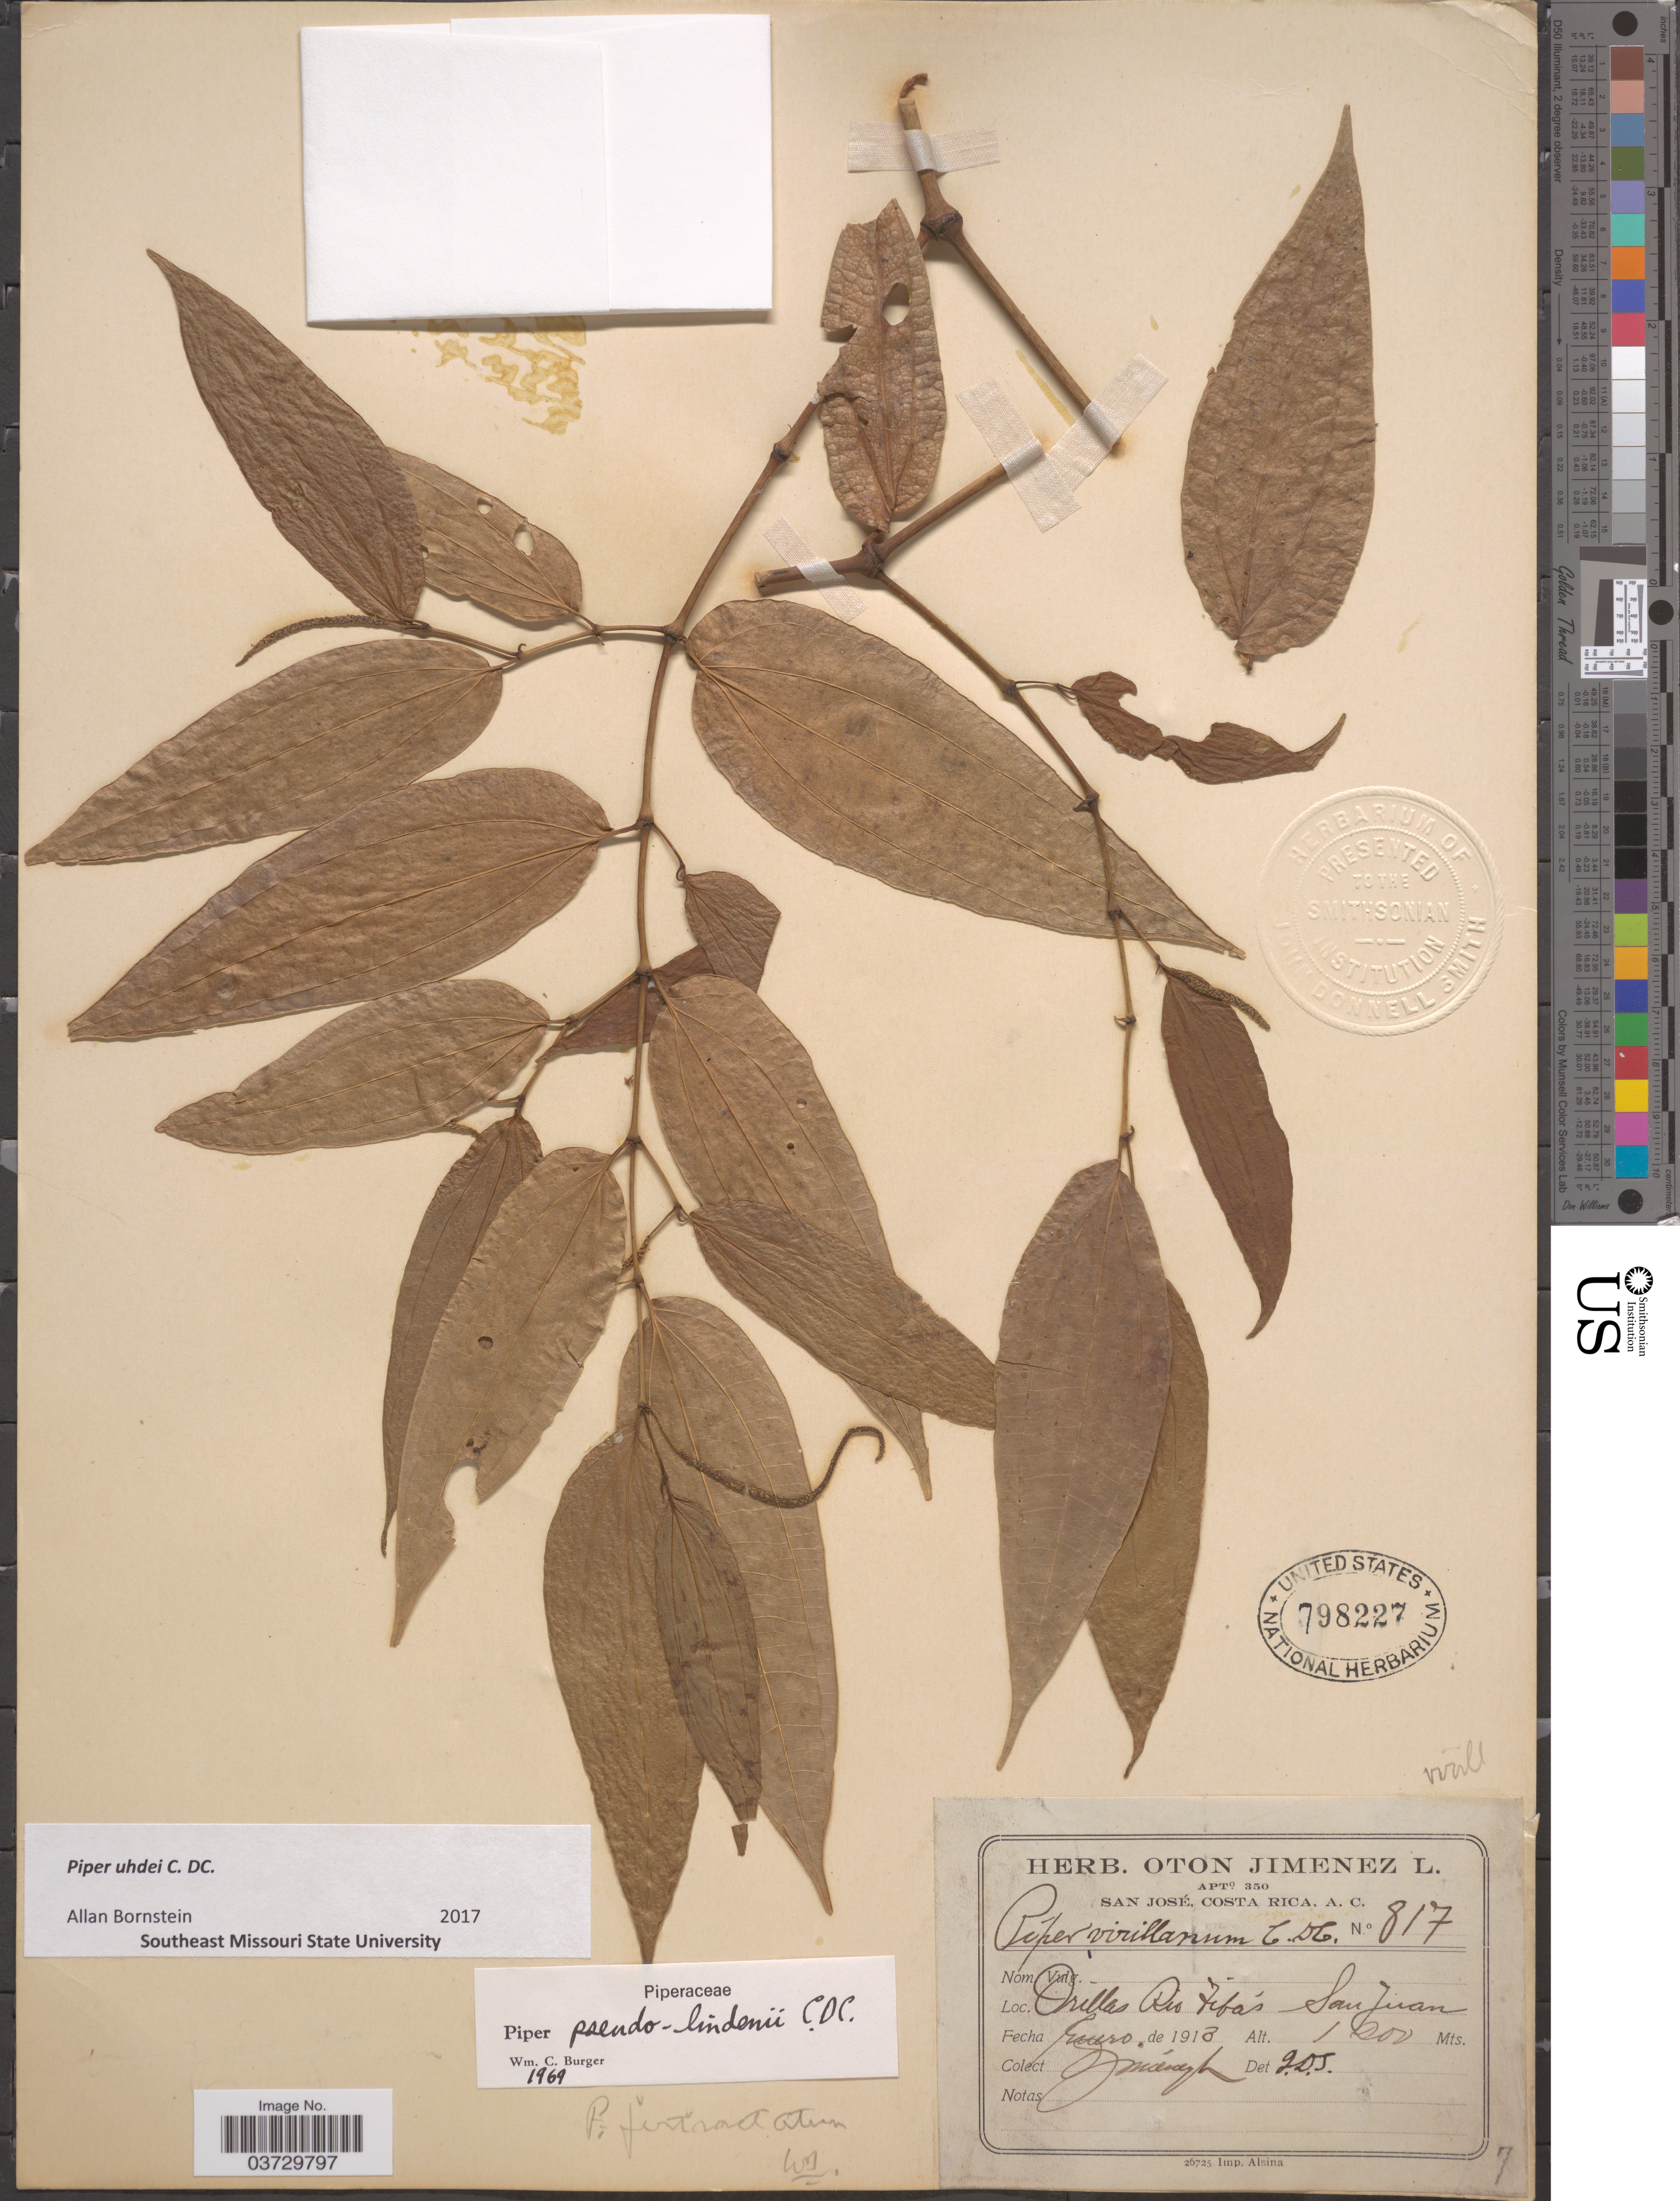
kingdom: Plantae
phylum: Tracheophyta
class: Magnoliopsida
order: Piperales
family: Piperaceae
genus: Piper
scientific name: Piper uhdei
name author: C. DC.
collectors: O. Jimenez L.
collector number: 817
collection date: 1913-01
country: Costa Rica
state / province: San José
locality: Orillas Rio Tífas. San Juan.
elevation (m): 1200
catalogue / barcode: US 798227